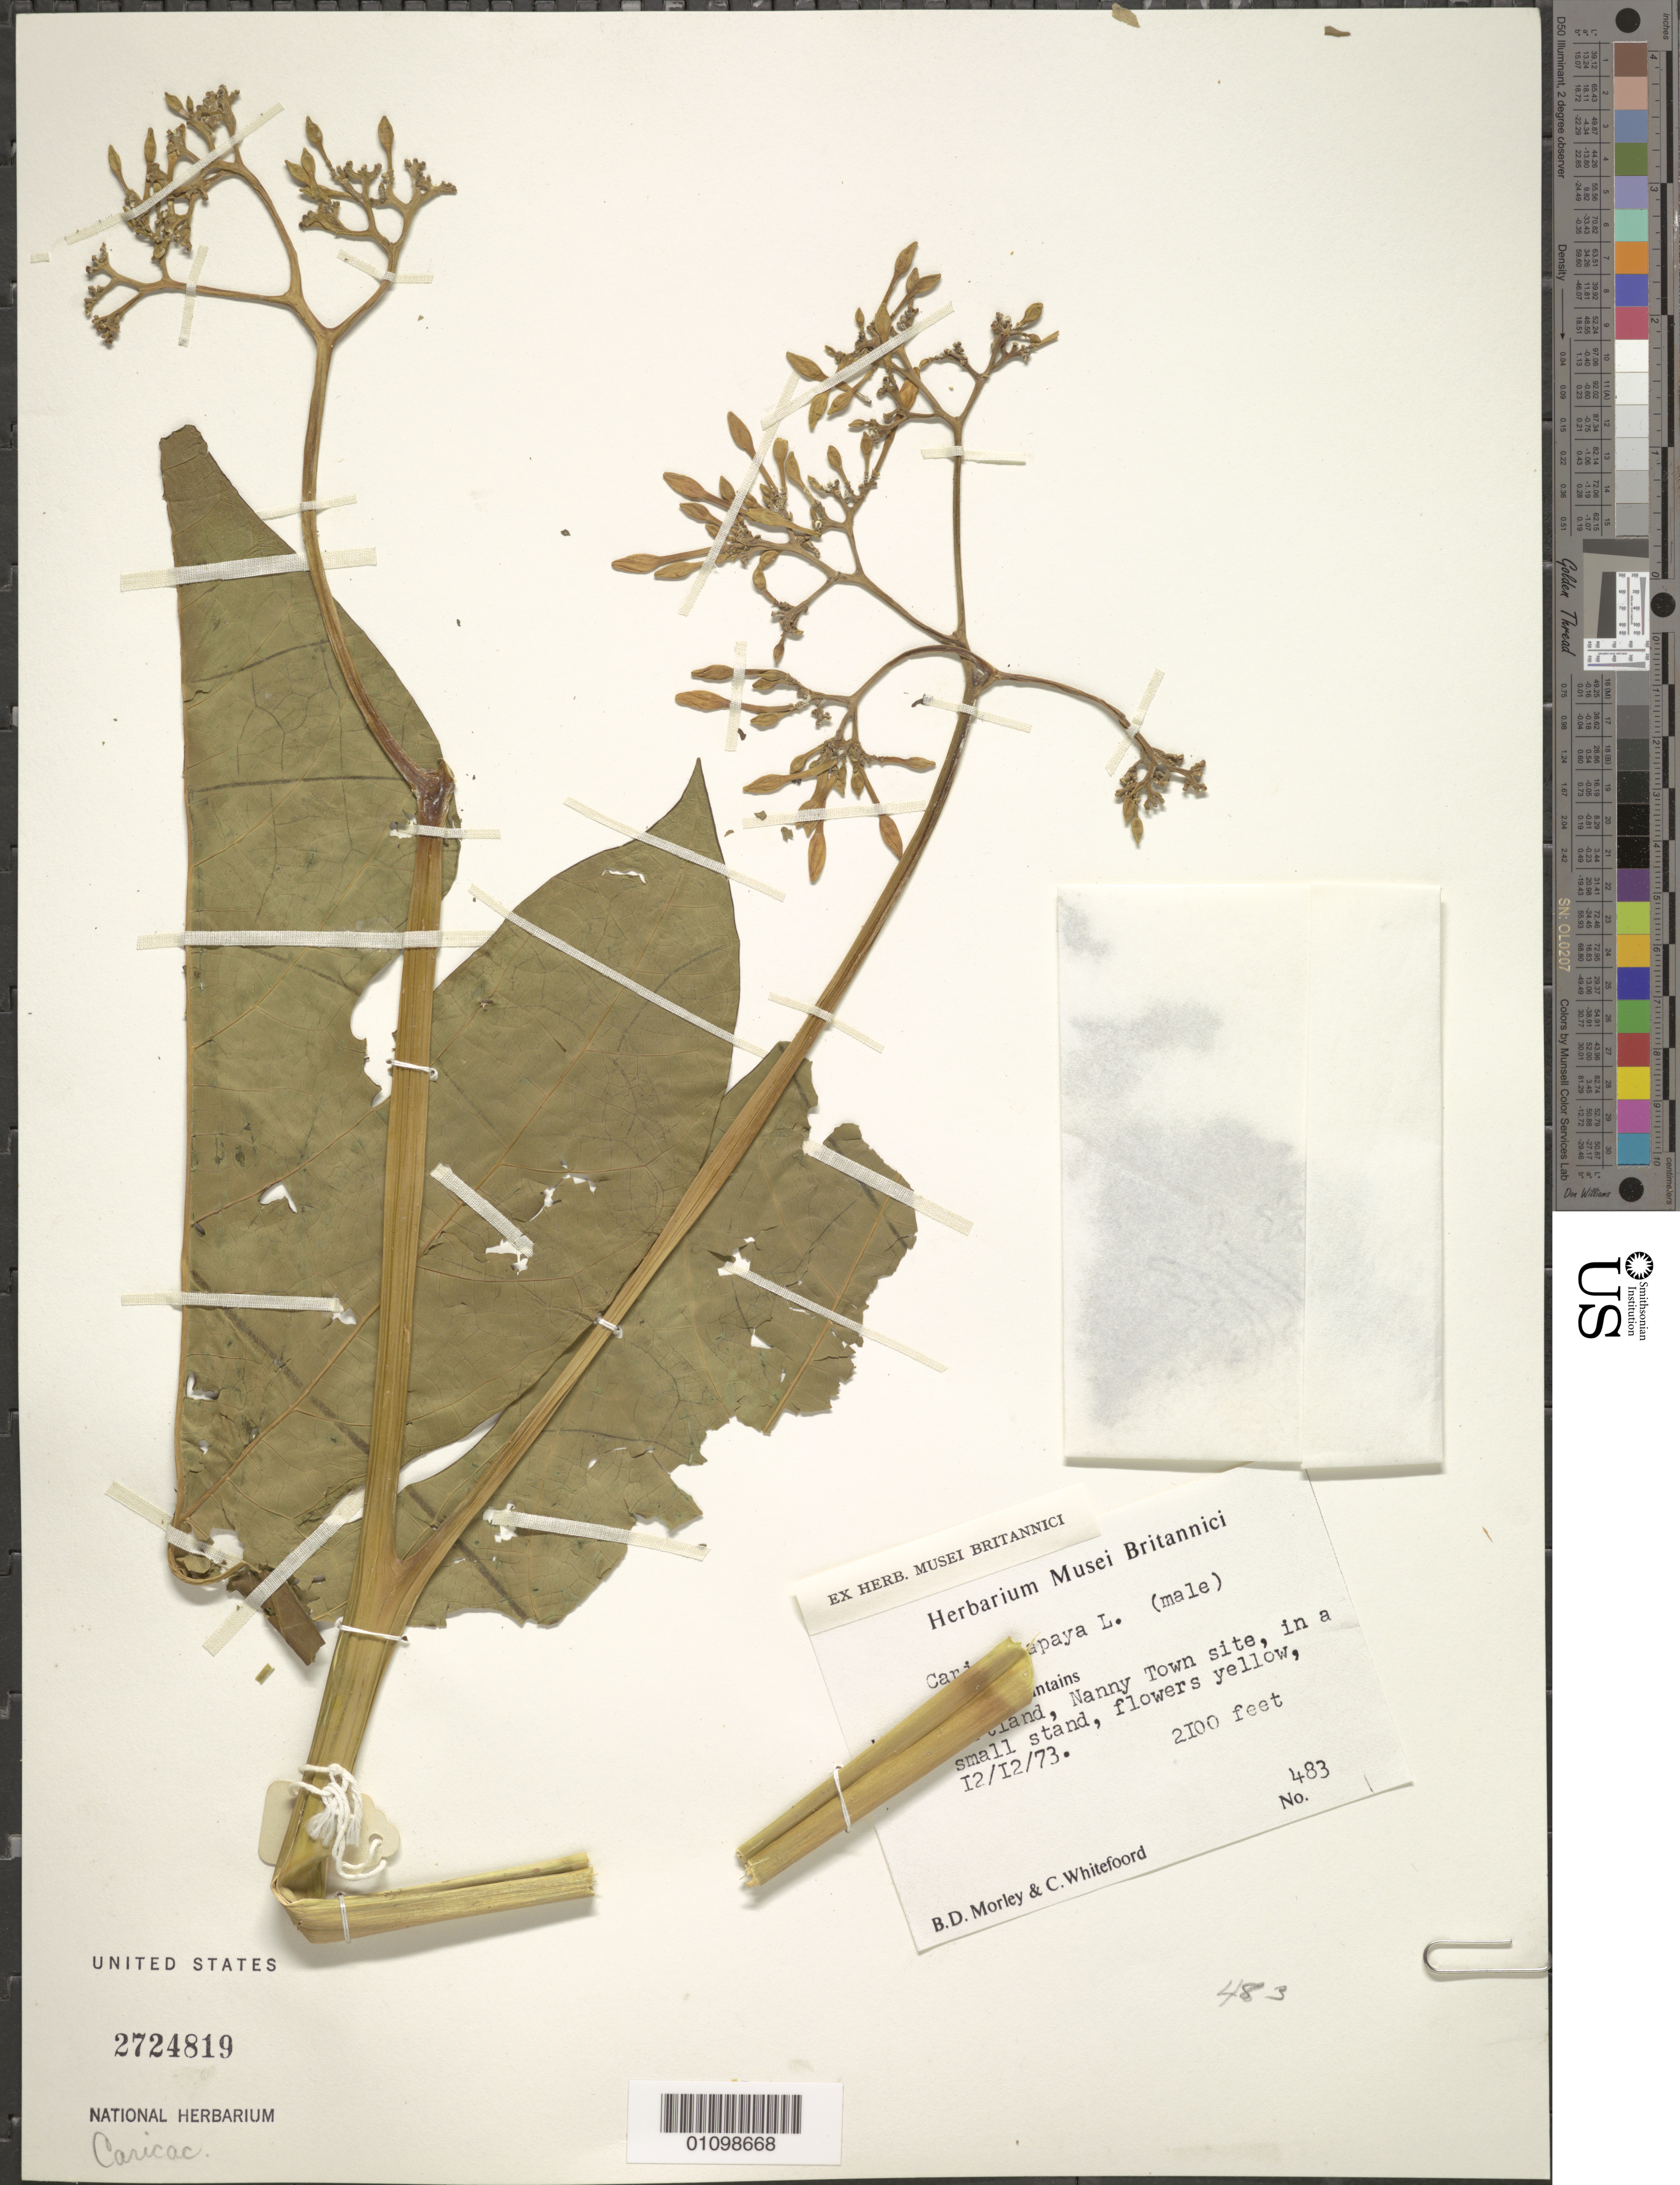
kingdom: Plantae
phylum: Tracheophyta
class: Magnoliopsida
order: Brassicales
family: Caricaceae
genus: Carica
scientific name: Carica papaya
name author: L.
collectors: B. D. Morley & C. Whitefoord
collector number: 483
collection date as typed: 12 Dec 1973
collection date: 1973-12-12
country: Jamaica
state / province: Portland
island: Jamaica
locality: Blue Mountains. Nanny Town site, in a small stand.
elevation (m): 640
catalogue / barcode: US 2724819